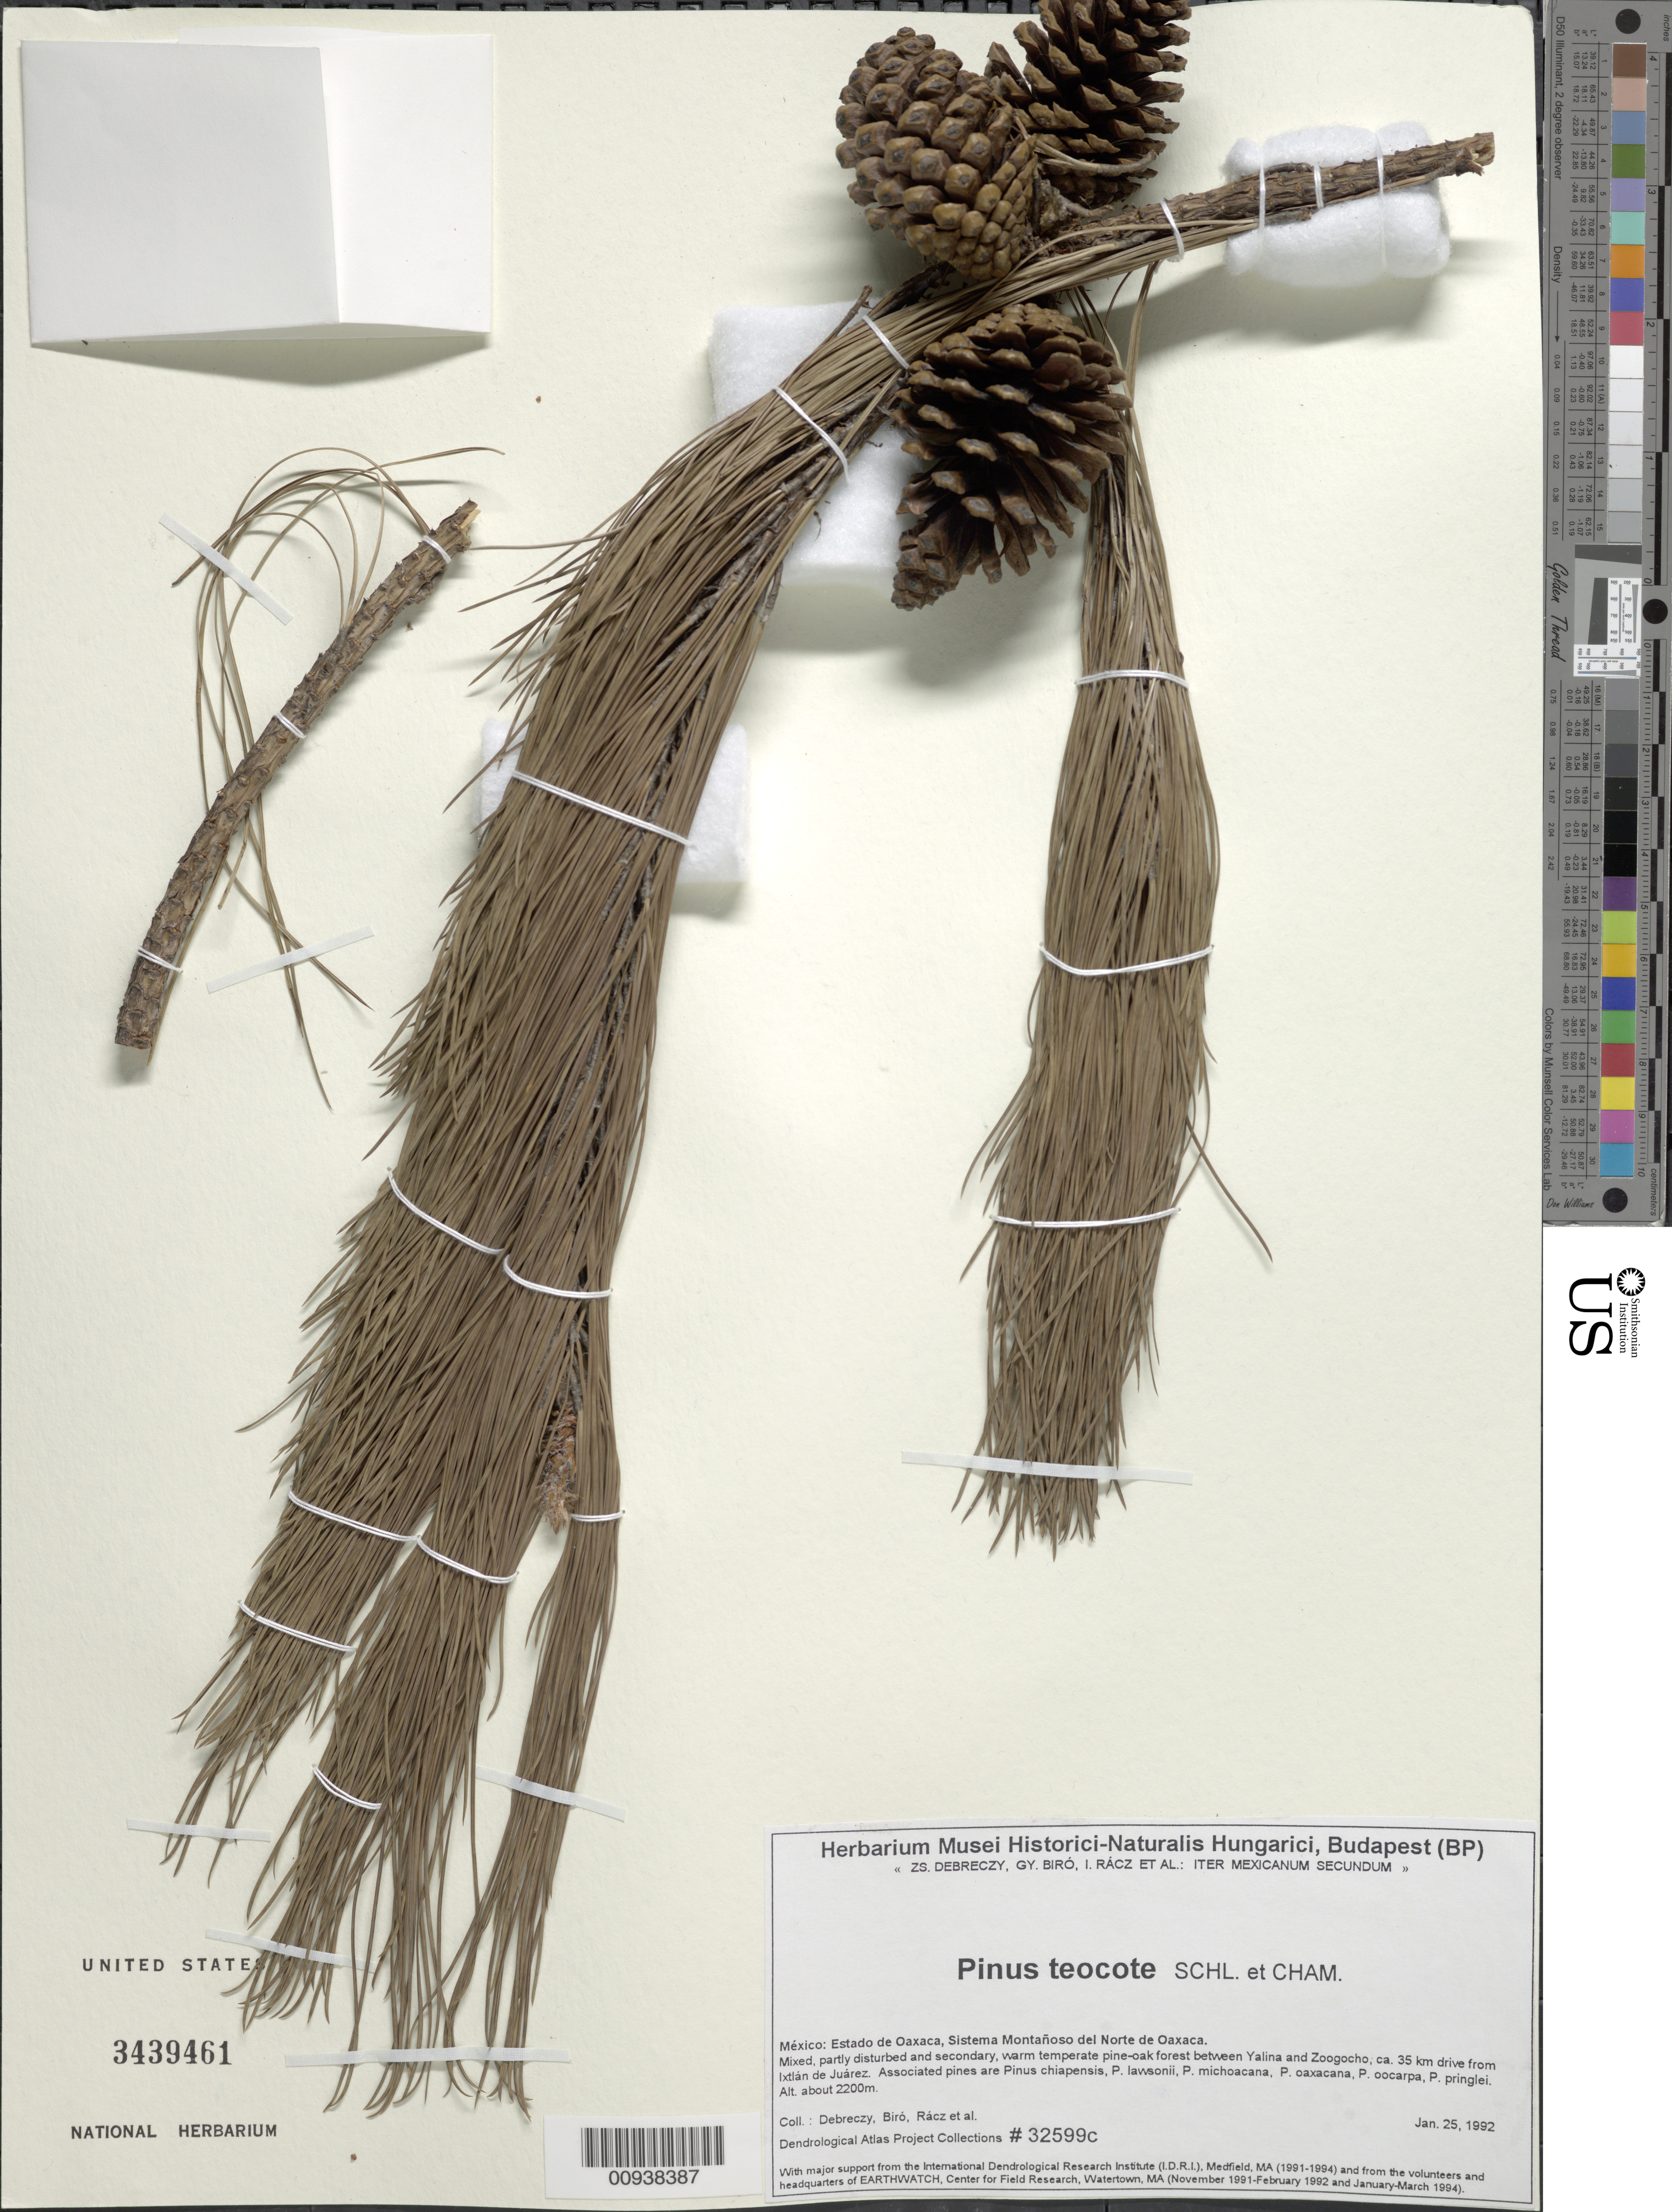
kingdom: Plantae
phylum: Tracheophyta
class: Pinopsida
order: Pinales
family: Pinaceae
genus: Pinus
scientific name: Pinus teocote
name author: Schltdl. & Cham.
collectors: Z. Debreczy, G. Biro, I. Rácz & et al.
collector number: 32599 c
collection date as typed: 25 Jan 1992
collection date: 1992-01-25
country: Mexico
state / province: Oaxaca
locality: Between Yalina and Zoogocho, ca. 35 km. drive from Ixtlán de Juárez. Sistema Montañoso del Norte de Oaxaca.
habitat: Mixed, partly disturbed and secondary, warm temperate pine-oak forest. Associated pines are P. chiapensis, P. lawsonii, P. michoacana, P. oaxacana, P. oocarpa, P. pringlei.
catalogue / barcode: US 3439461